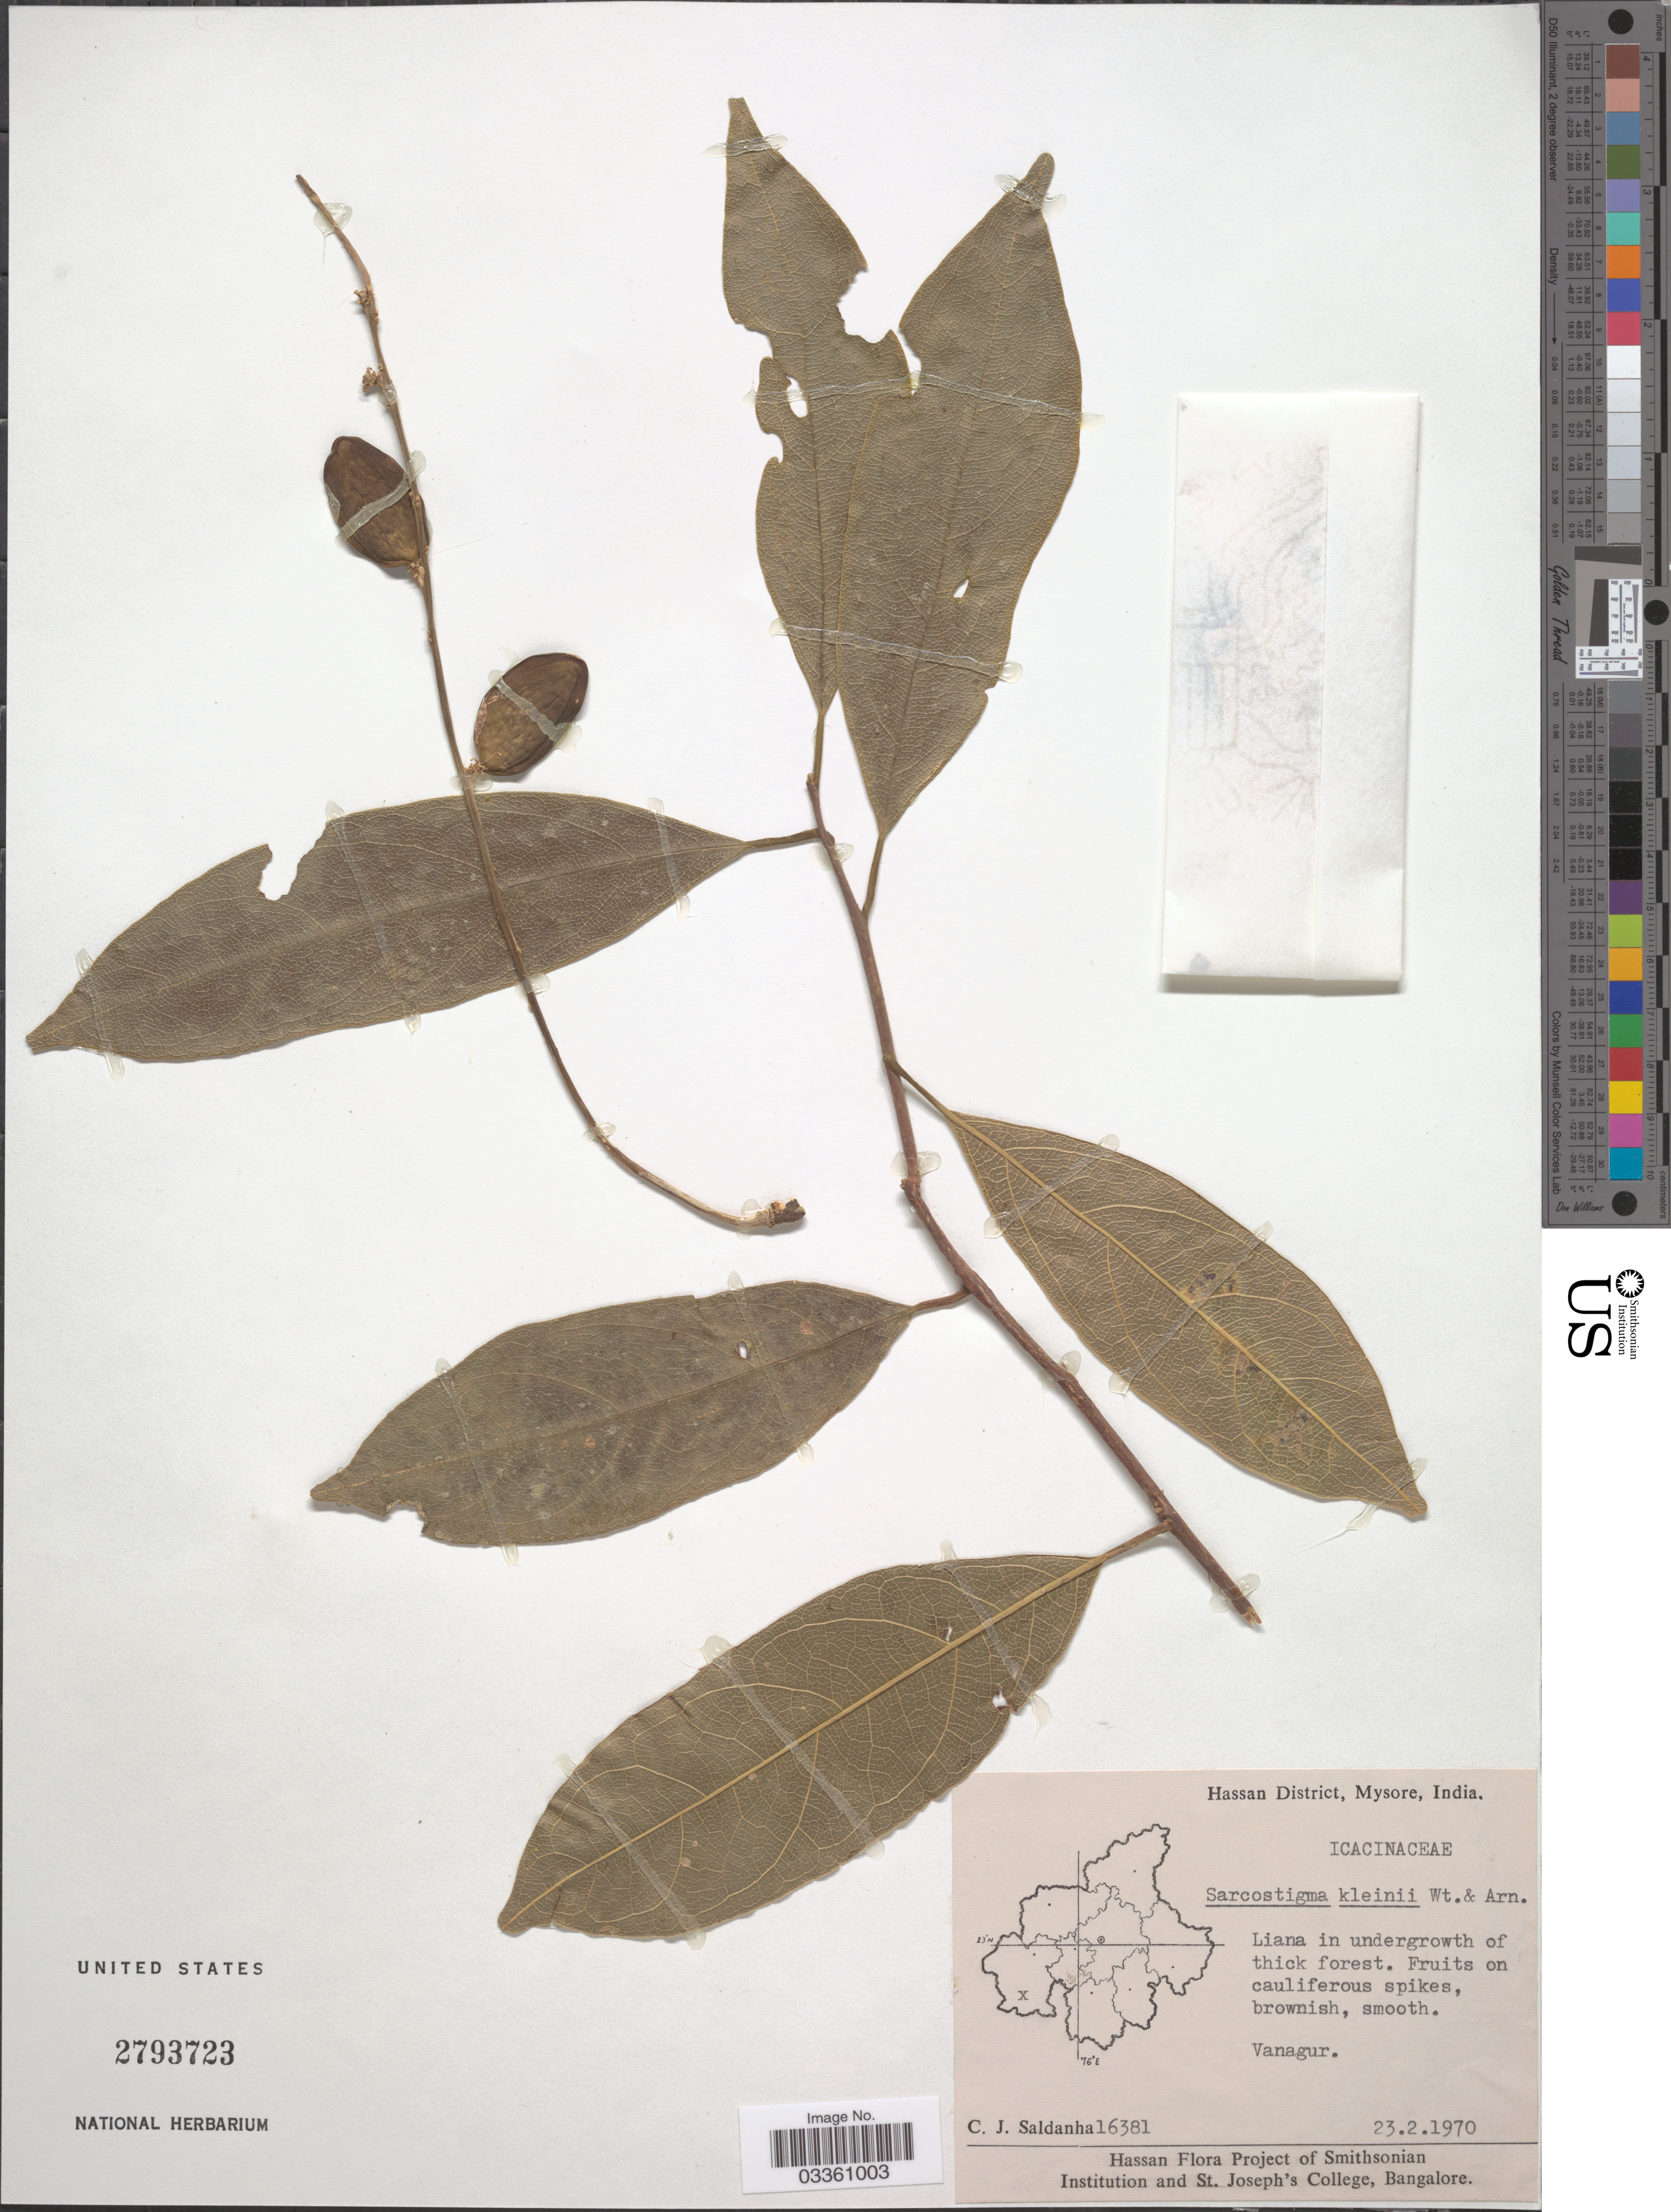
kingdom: Plantae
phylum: Tracheophyta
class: Magnoliopsida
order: Icacinales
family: Icacinaceae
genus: Sarcostigma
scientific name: Sarcostigma kleinii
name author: Wight & Arn.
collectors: C. J. Saldanha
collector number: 16381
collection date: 1970-02-23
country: India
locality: Hassan District, Mysore. Vanagur.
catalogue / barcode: US 2793723